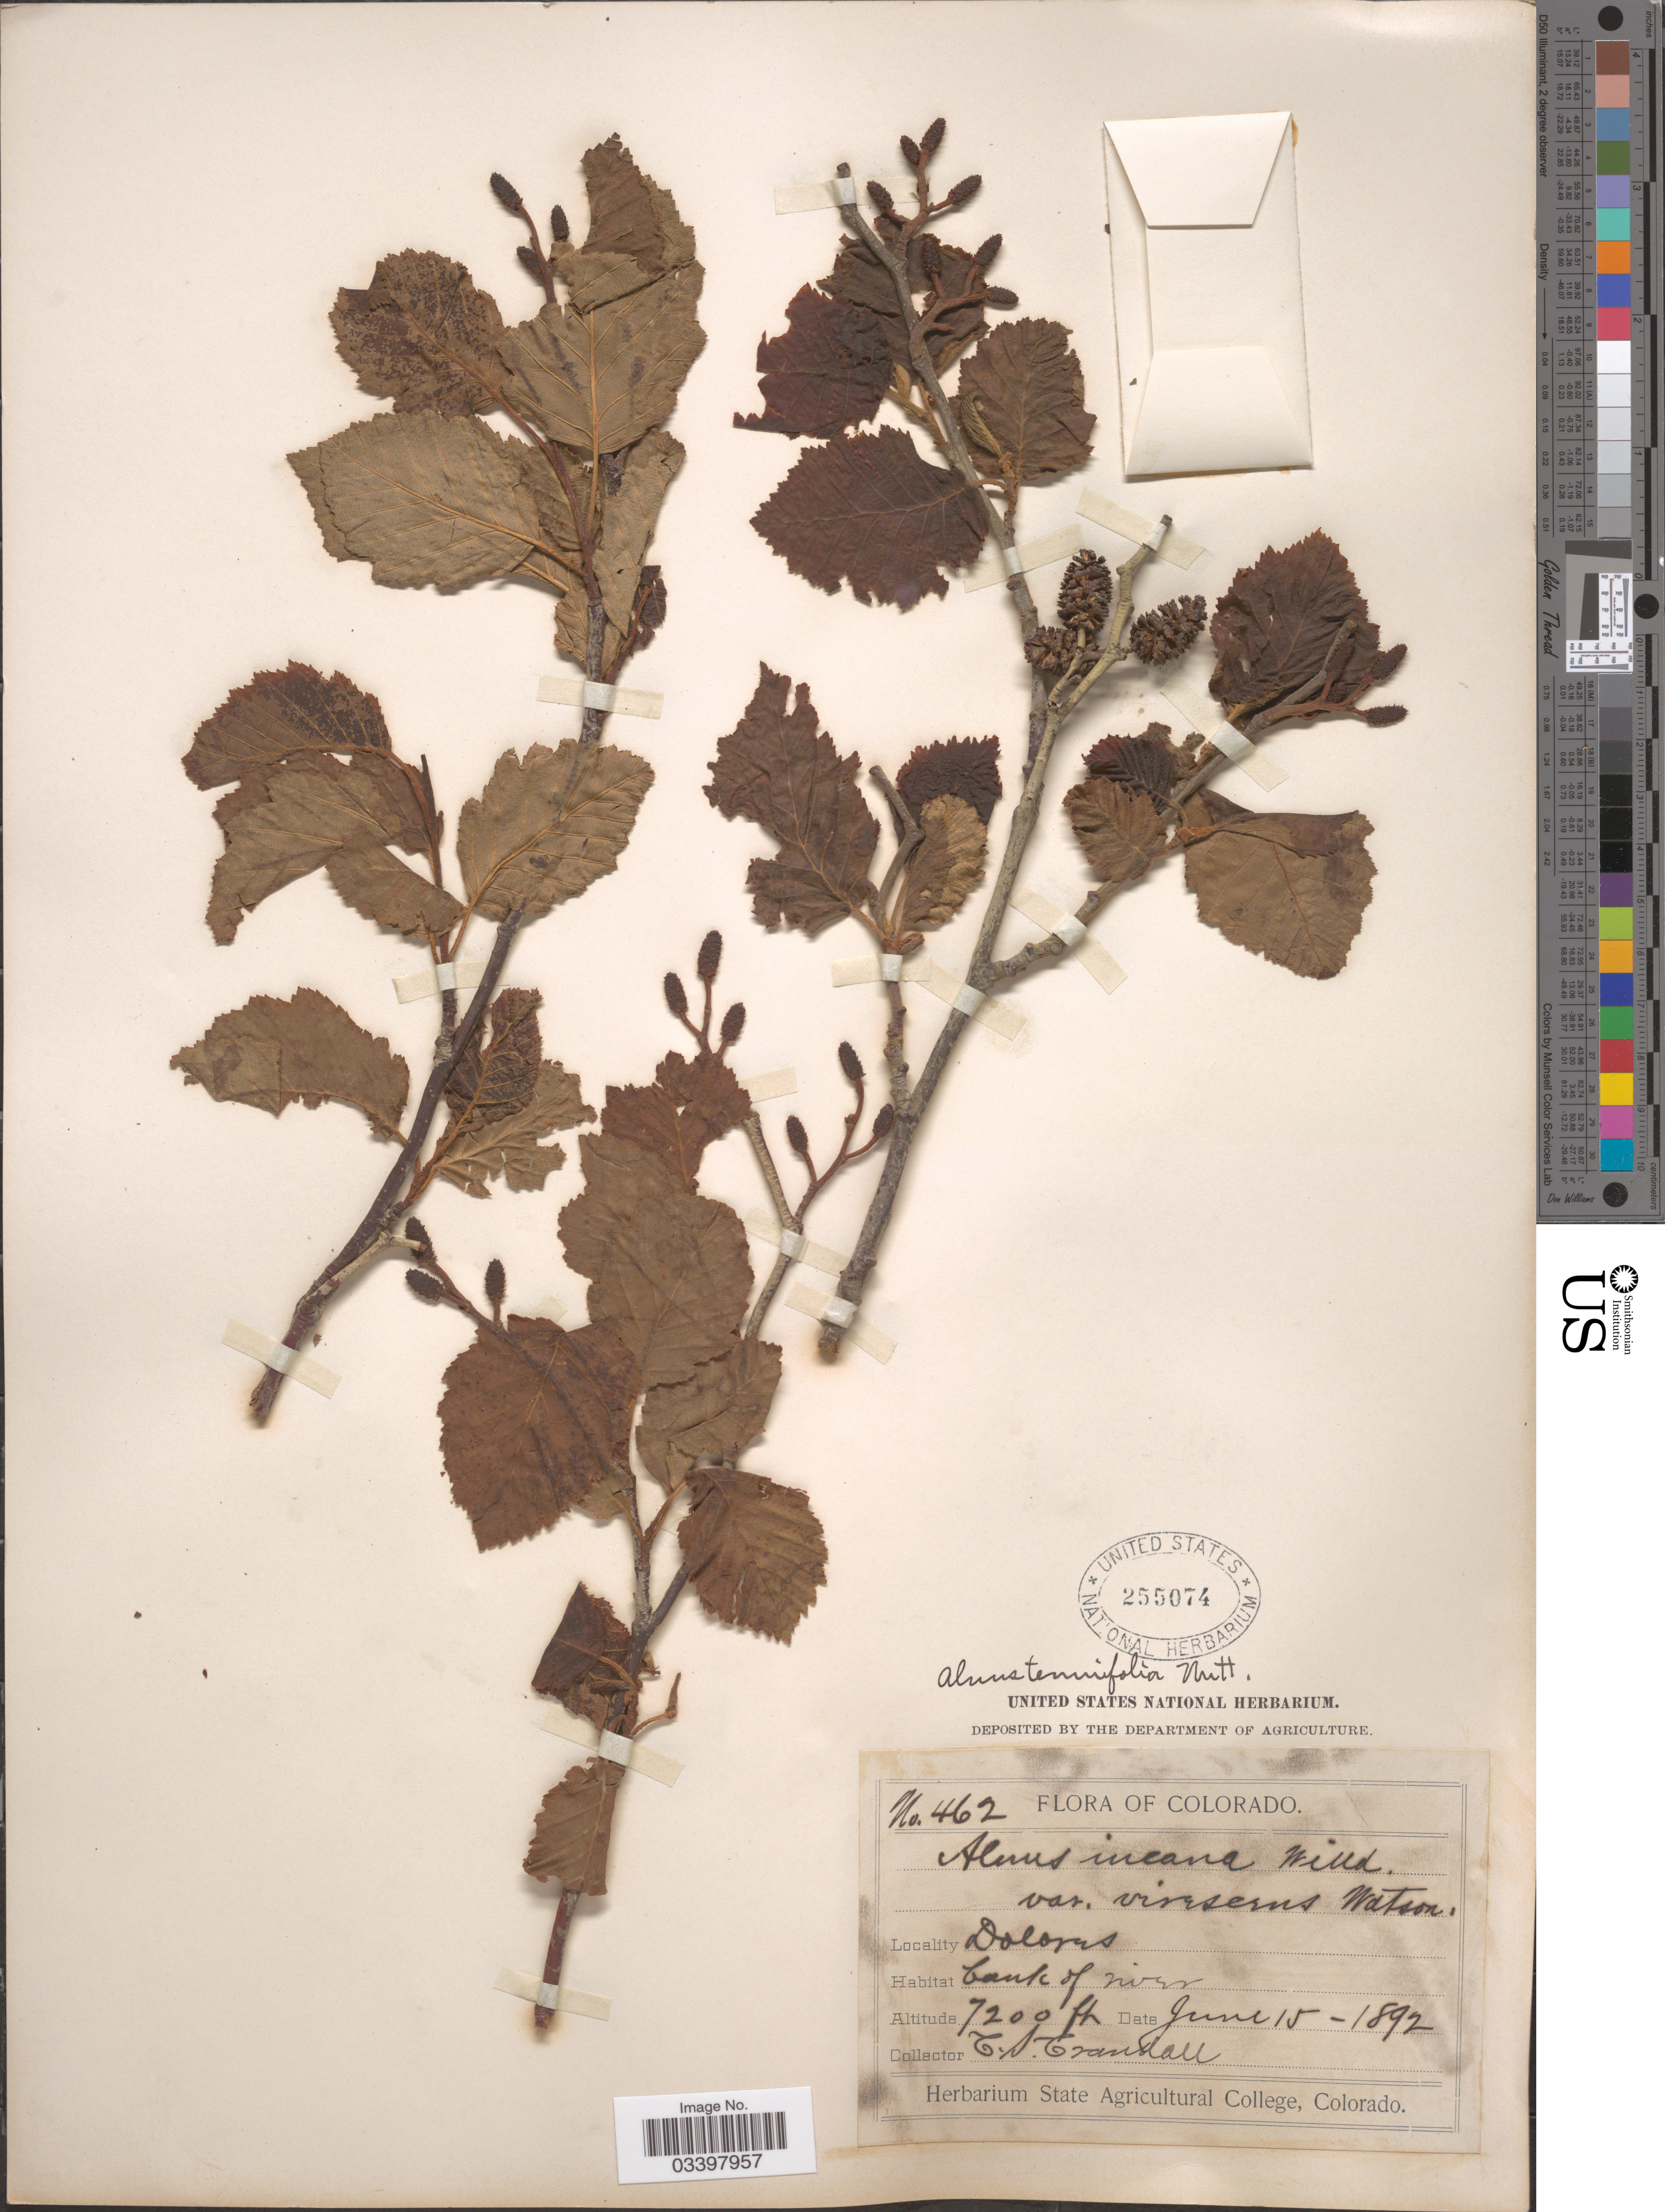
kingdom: Plantae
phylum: Tracheophyta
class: Magnoliopsida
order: Fagales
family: Betulaceae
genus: Alnus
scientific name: Alnus tenuifolia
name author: Nutt.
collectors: C. Crandall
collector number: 462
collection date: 1892-06-15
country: United States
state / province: Colorado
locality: Dolores.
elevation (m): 2195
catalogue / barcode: US 255074